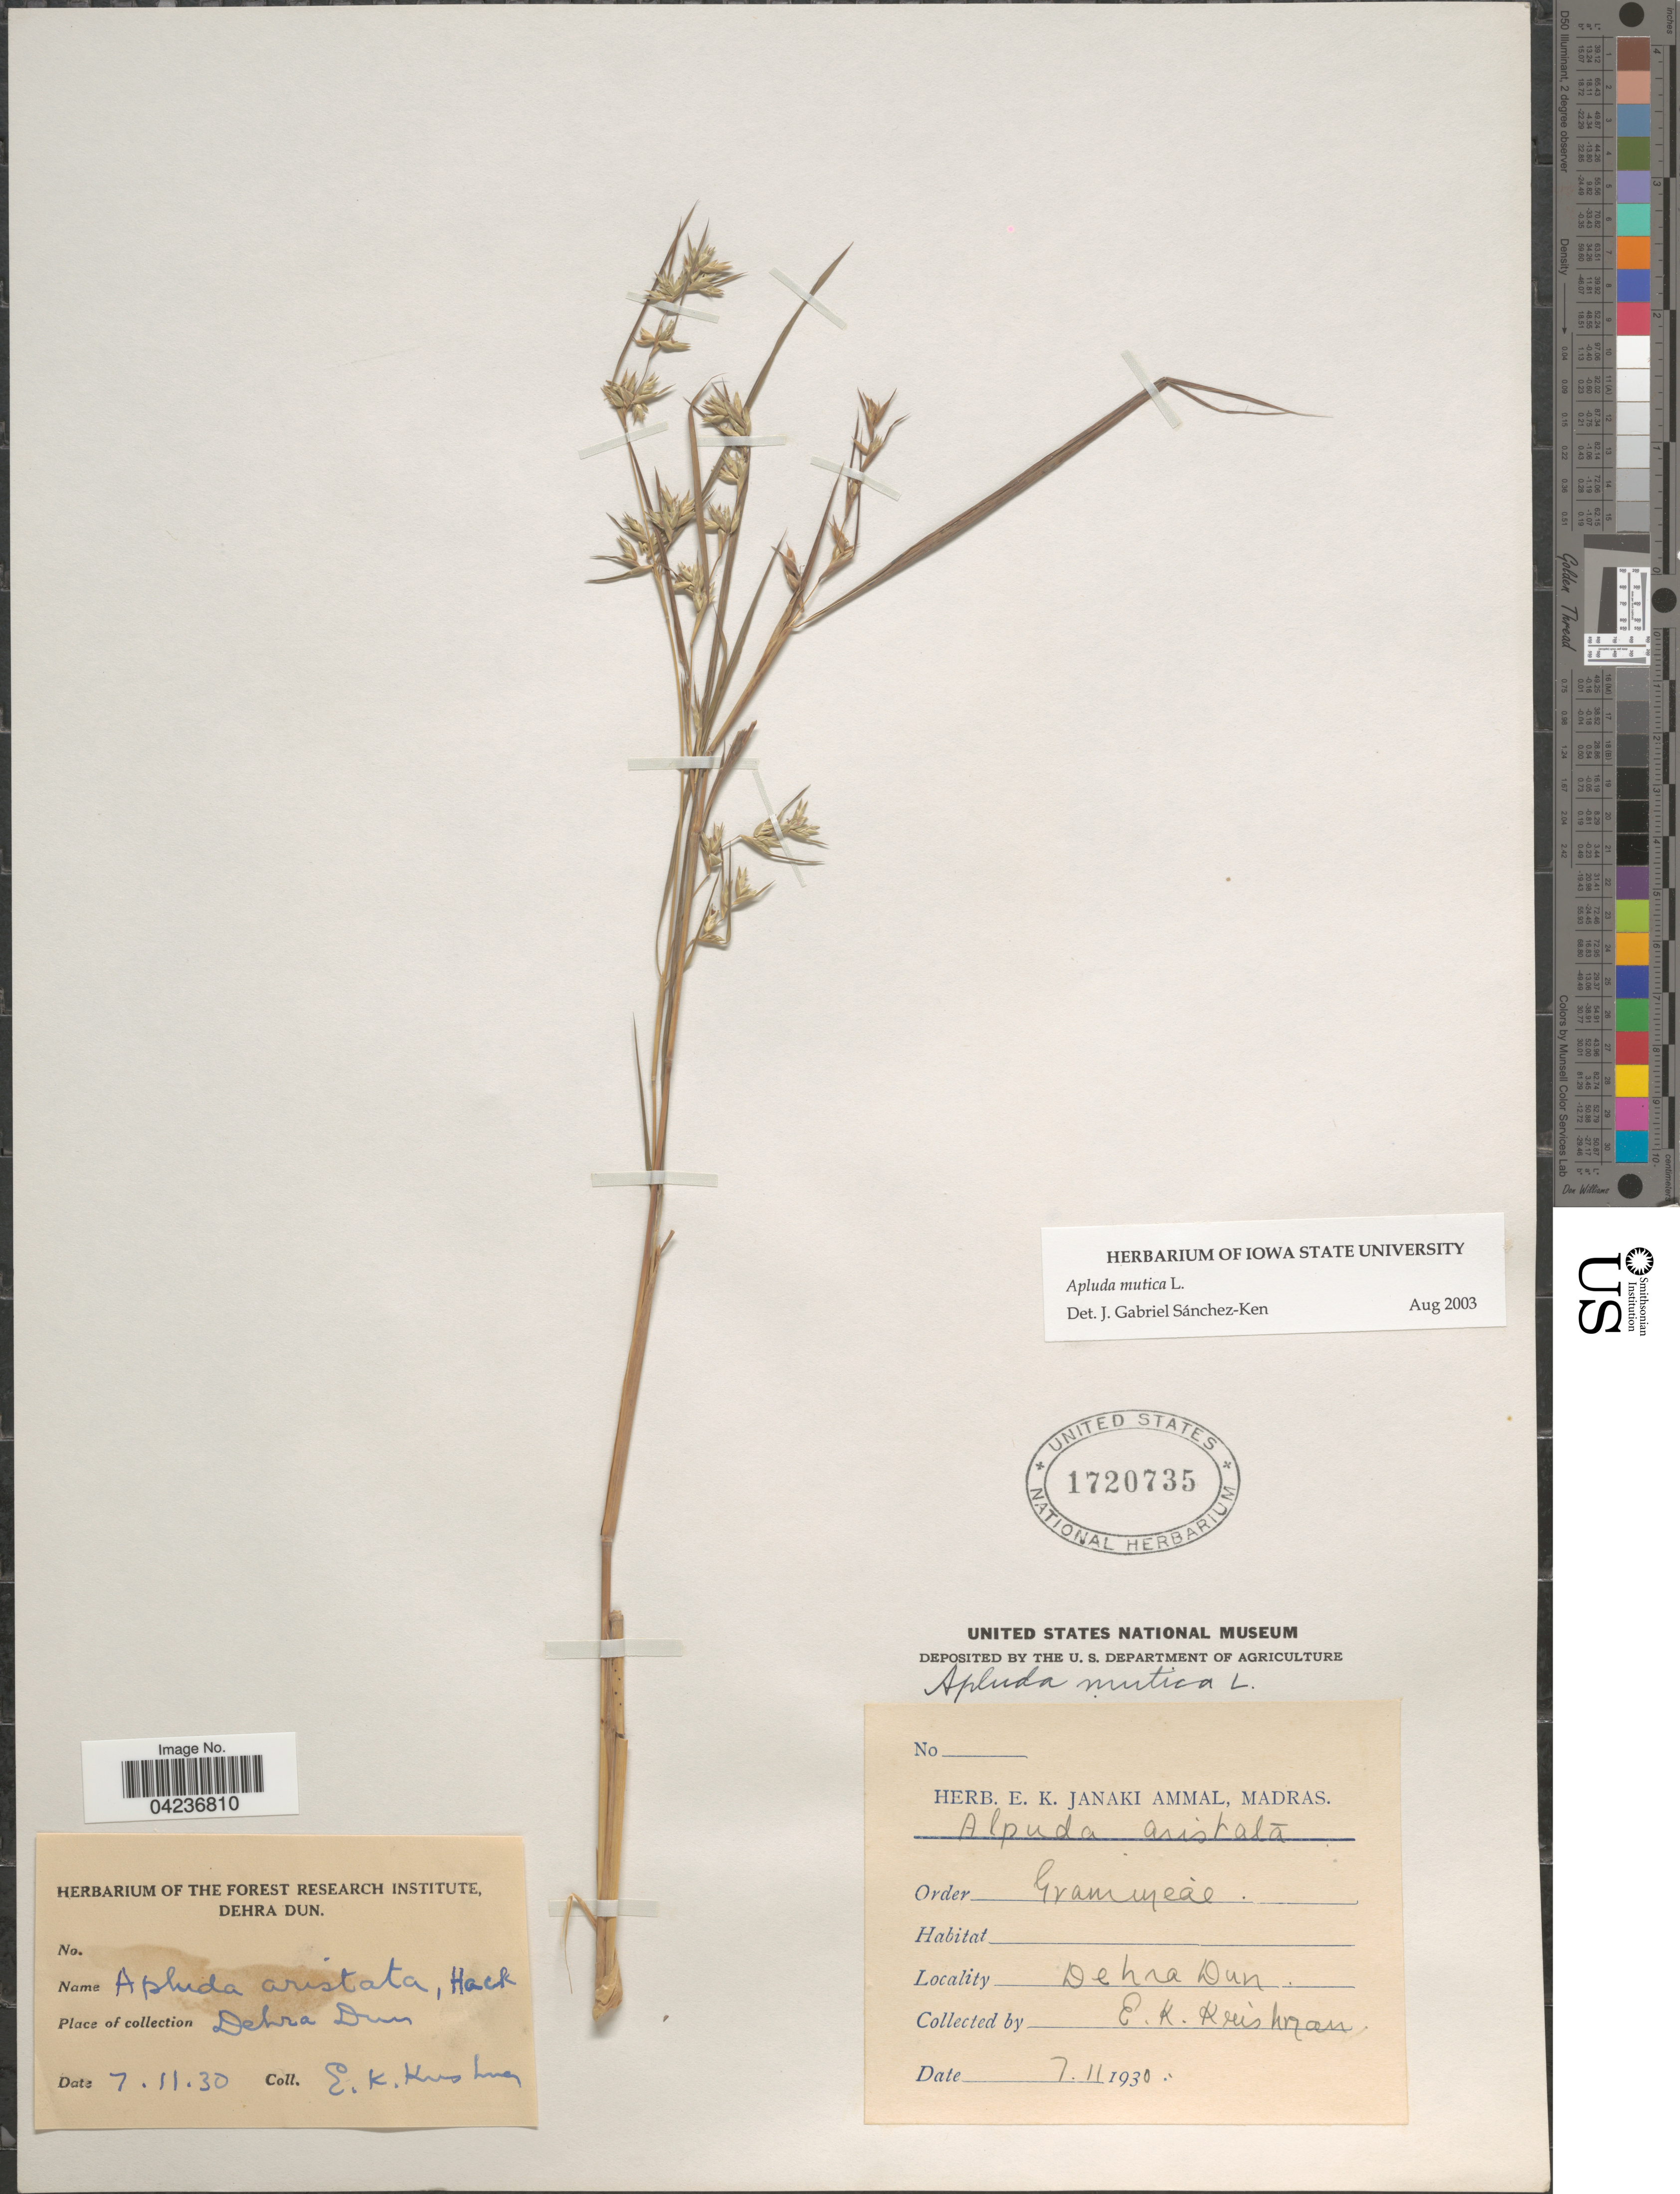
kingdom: Plantae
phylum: Tracheophyta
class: Liliopsida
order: Poales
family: Poaceae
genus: Apluda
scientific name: Apluda mutica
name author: L.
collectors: E. Krishnan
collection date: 1930-11-07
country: India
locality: Dehra Dun.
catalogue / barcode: US 1720735